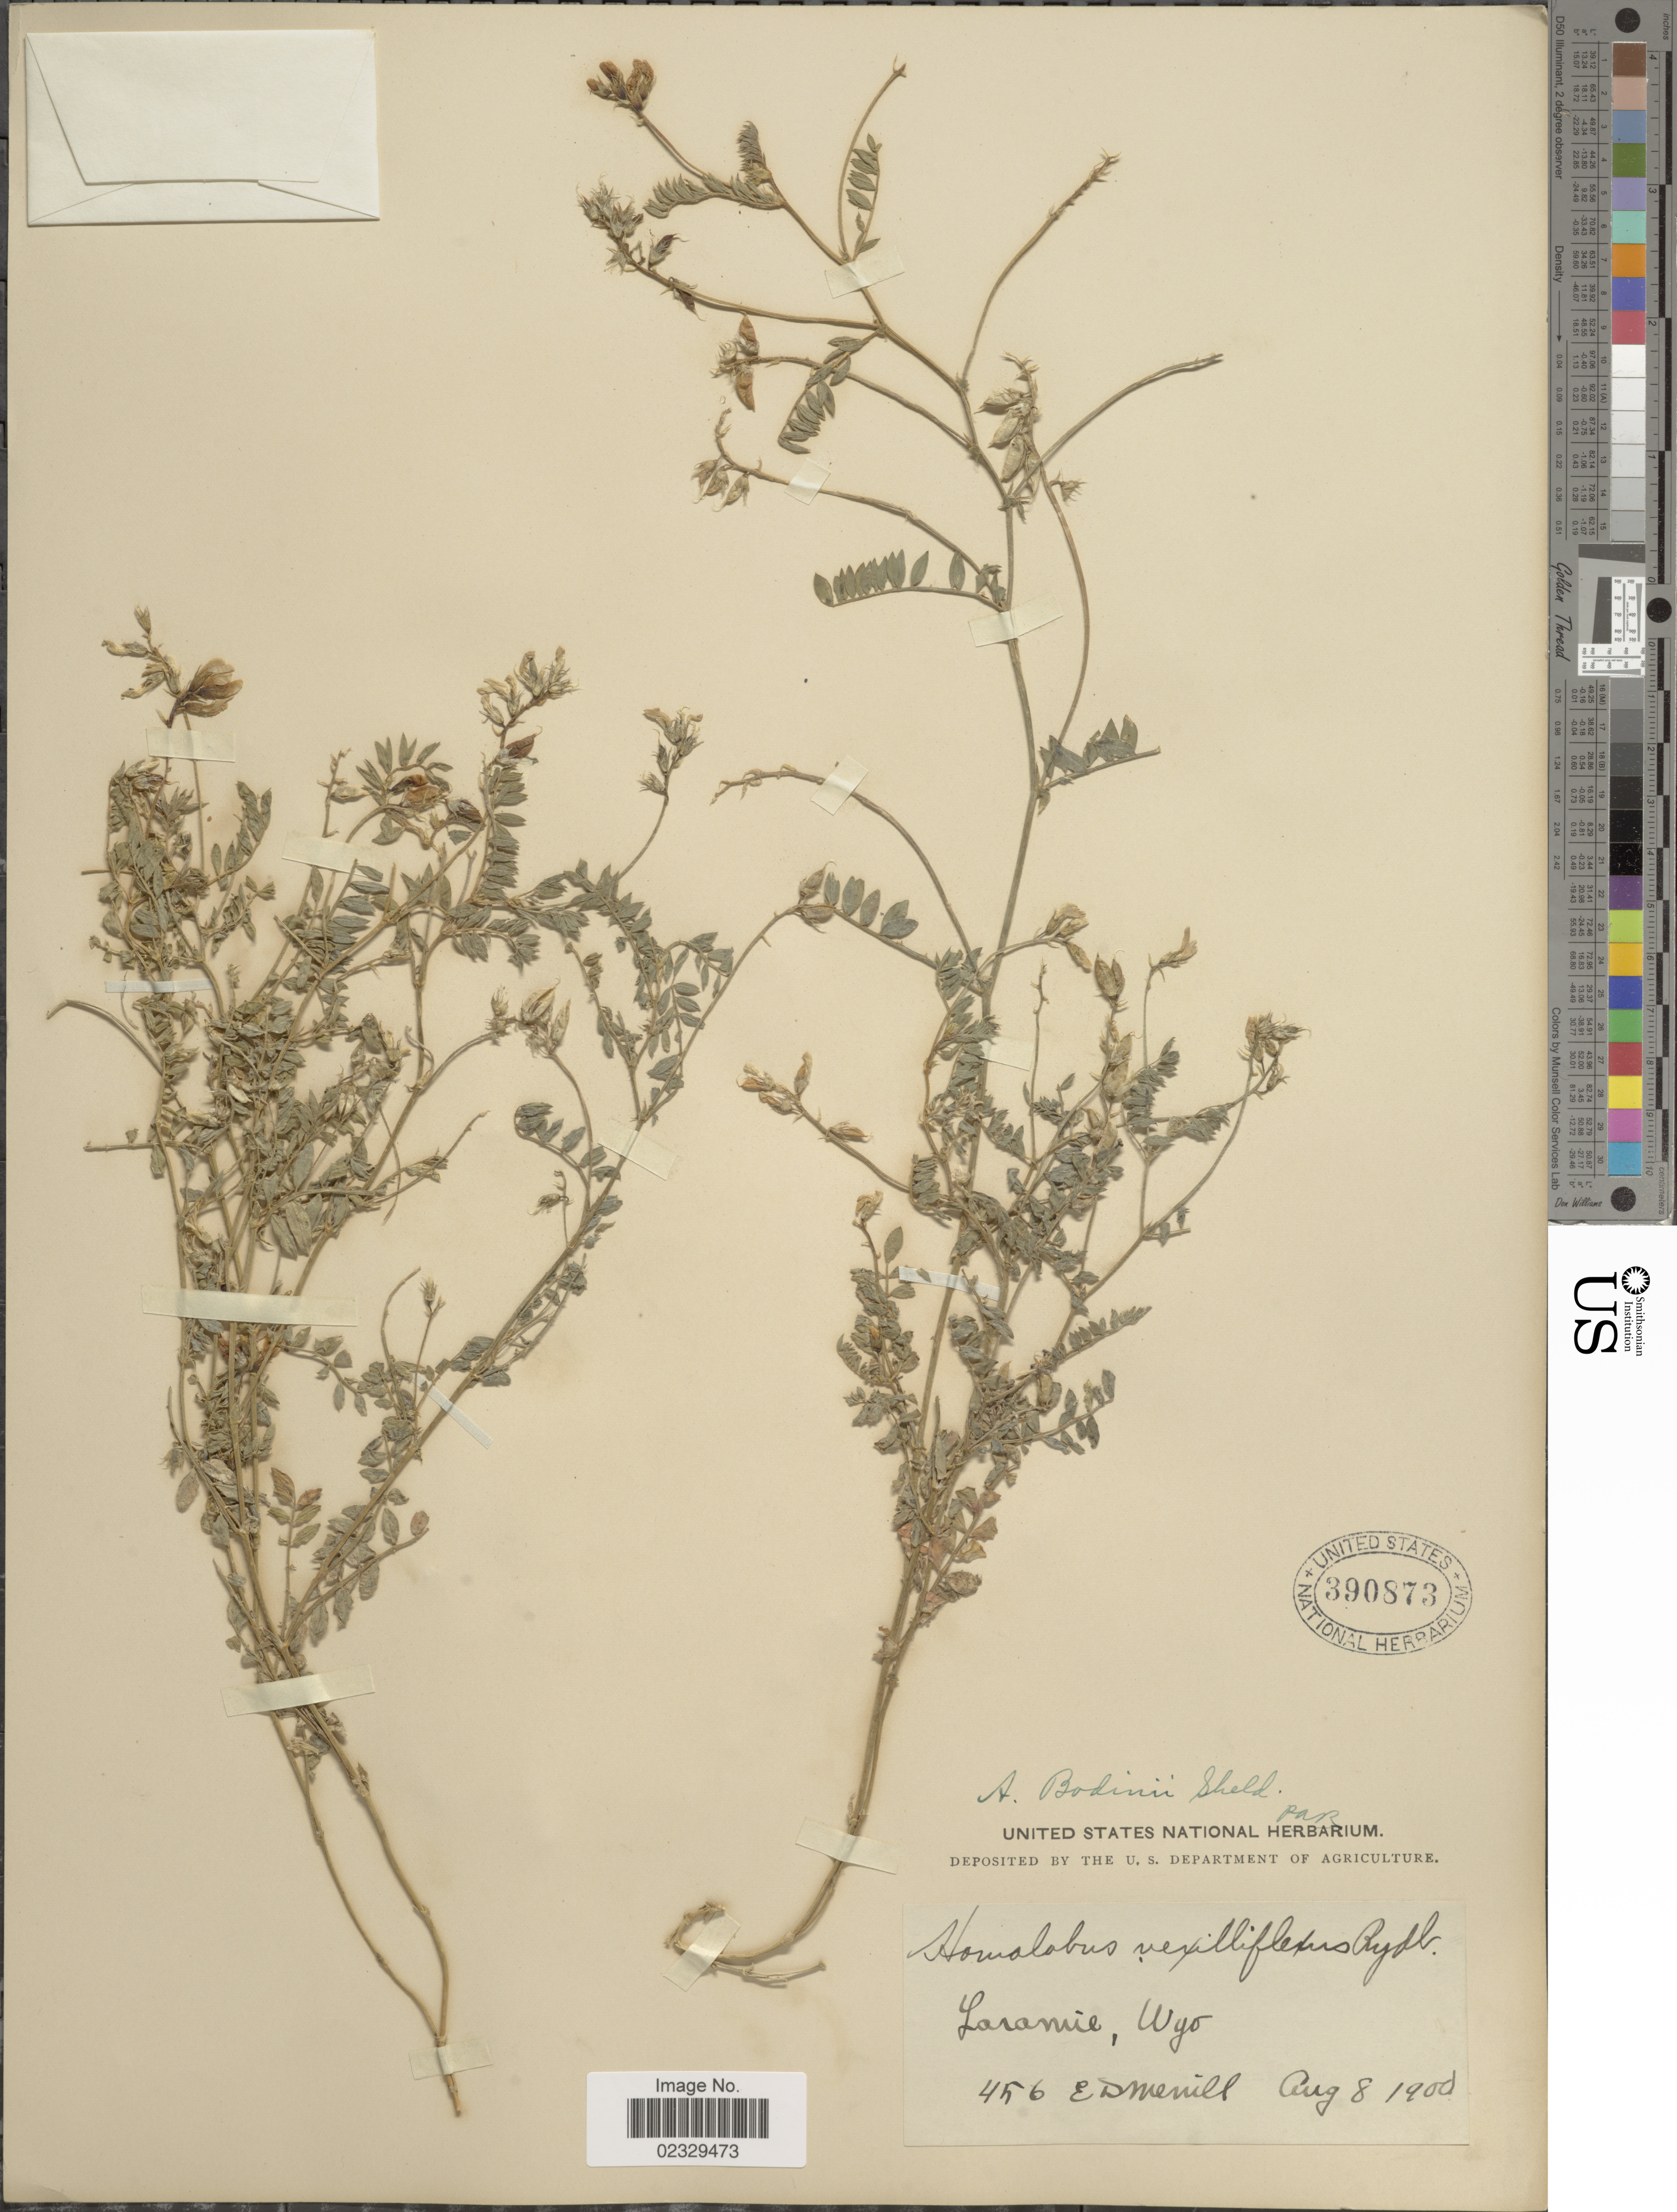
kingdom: Plantae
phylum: Tracheophyta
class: Magnoliopsida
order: Fabales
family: Fabaceae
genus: Astragalus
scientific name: Astragalus bodinii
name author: E. Sheld.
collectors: E. D. Merrill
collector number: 456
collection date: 1900-08-08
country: United States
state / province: Wyoming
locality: Laramie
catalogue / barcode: US 390873